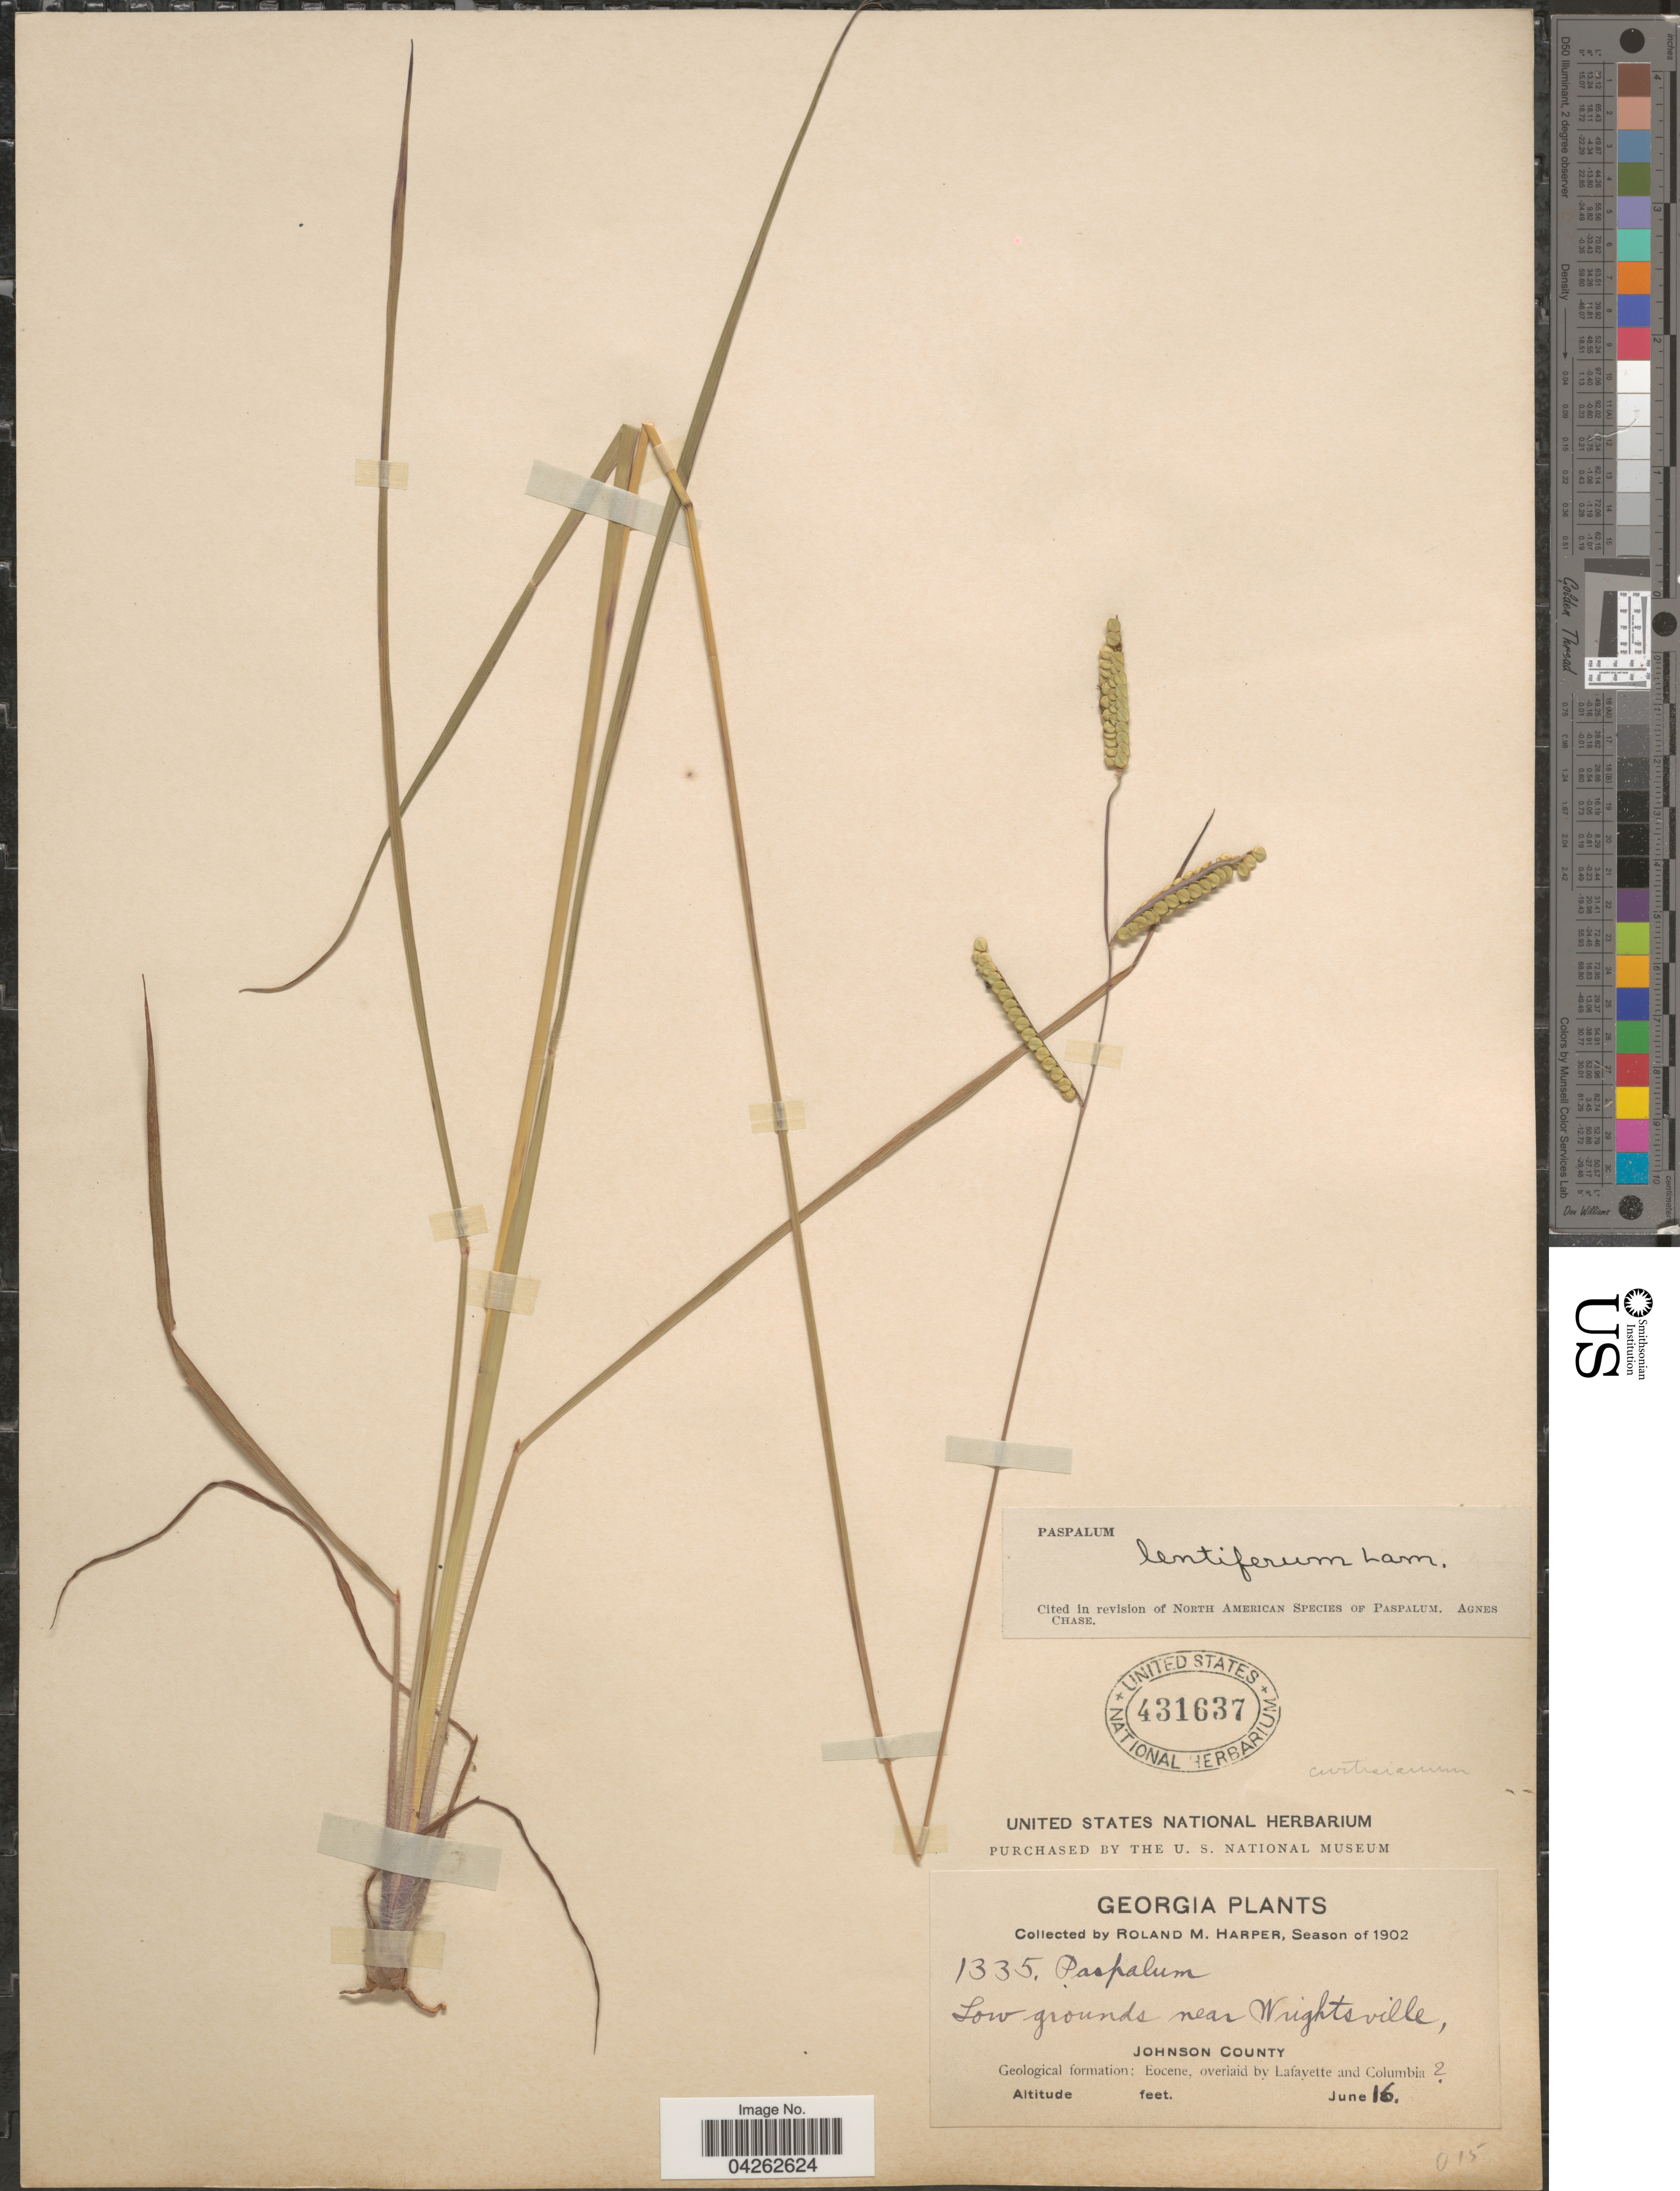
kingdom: Plantae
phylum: Tracheophyta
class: Liliopsida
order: Poales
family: Poaceae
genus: Paspalum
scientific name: Paspalum lentiferum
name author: Lam.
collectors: R. M. Harper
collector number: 1335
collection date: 1902-06-16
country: United States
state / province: Georgia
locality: Low grounds near Wrightsville, Johnson County. Geological formation: Eocene, overlaid by Lafayette and COlumbia.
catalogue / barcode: US 431637